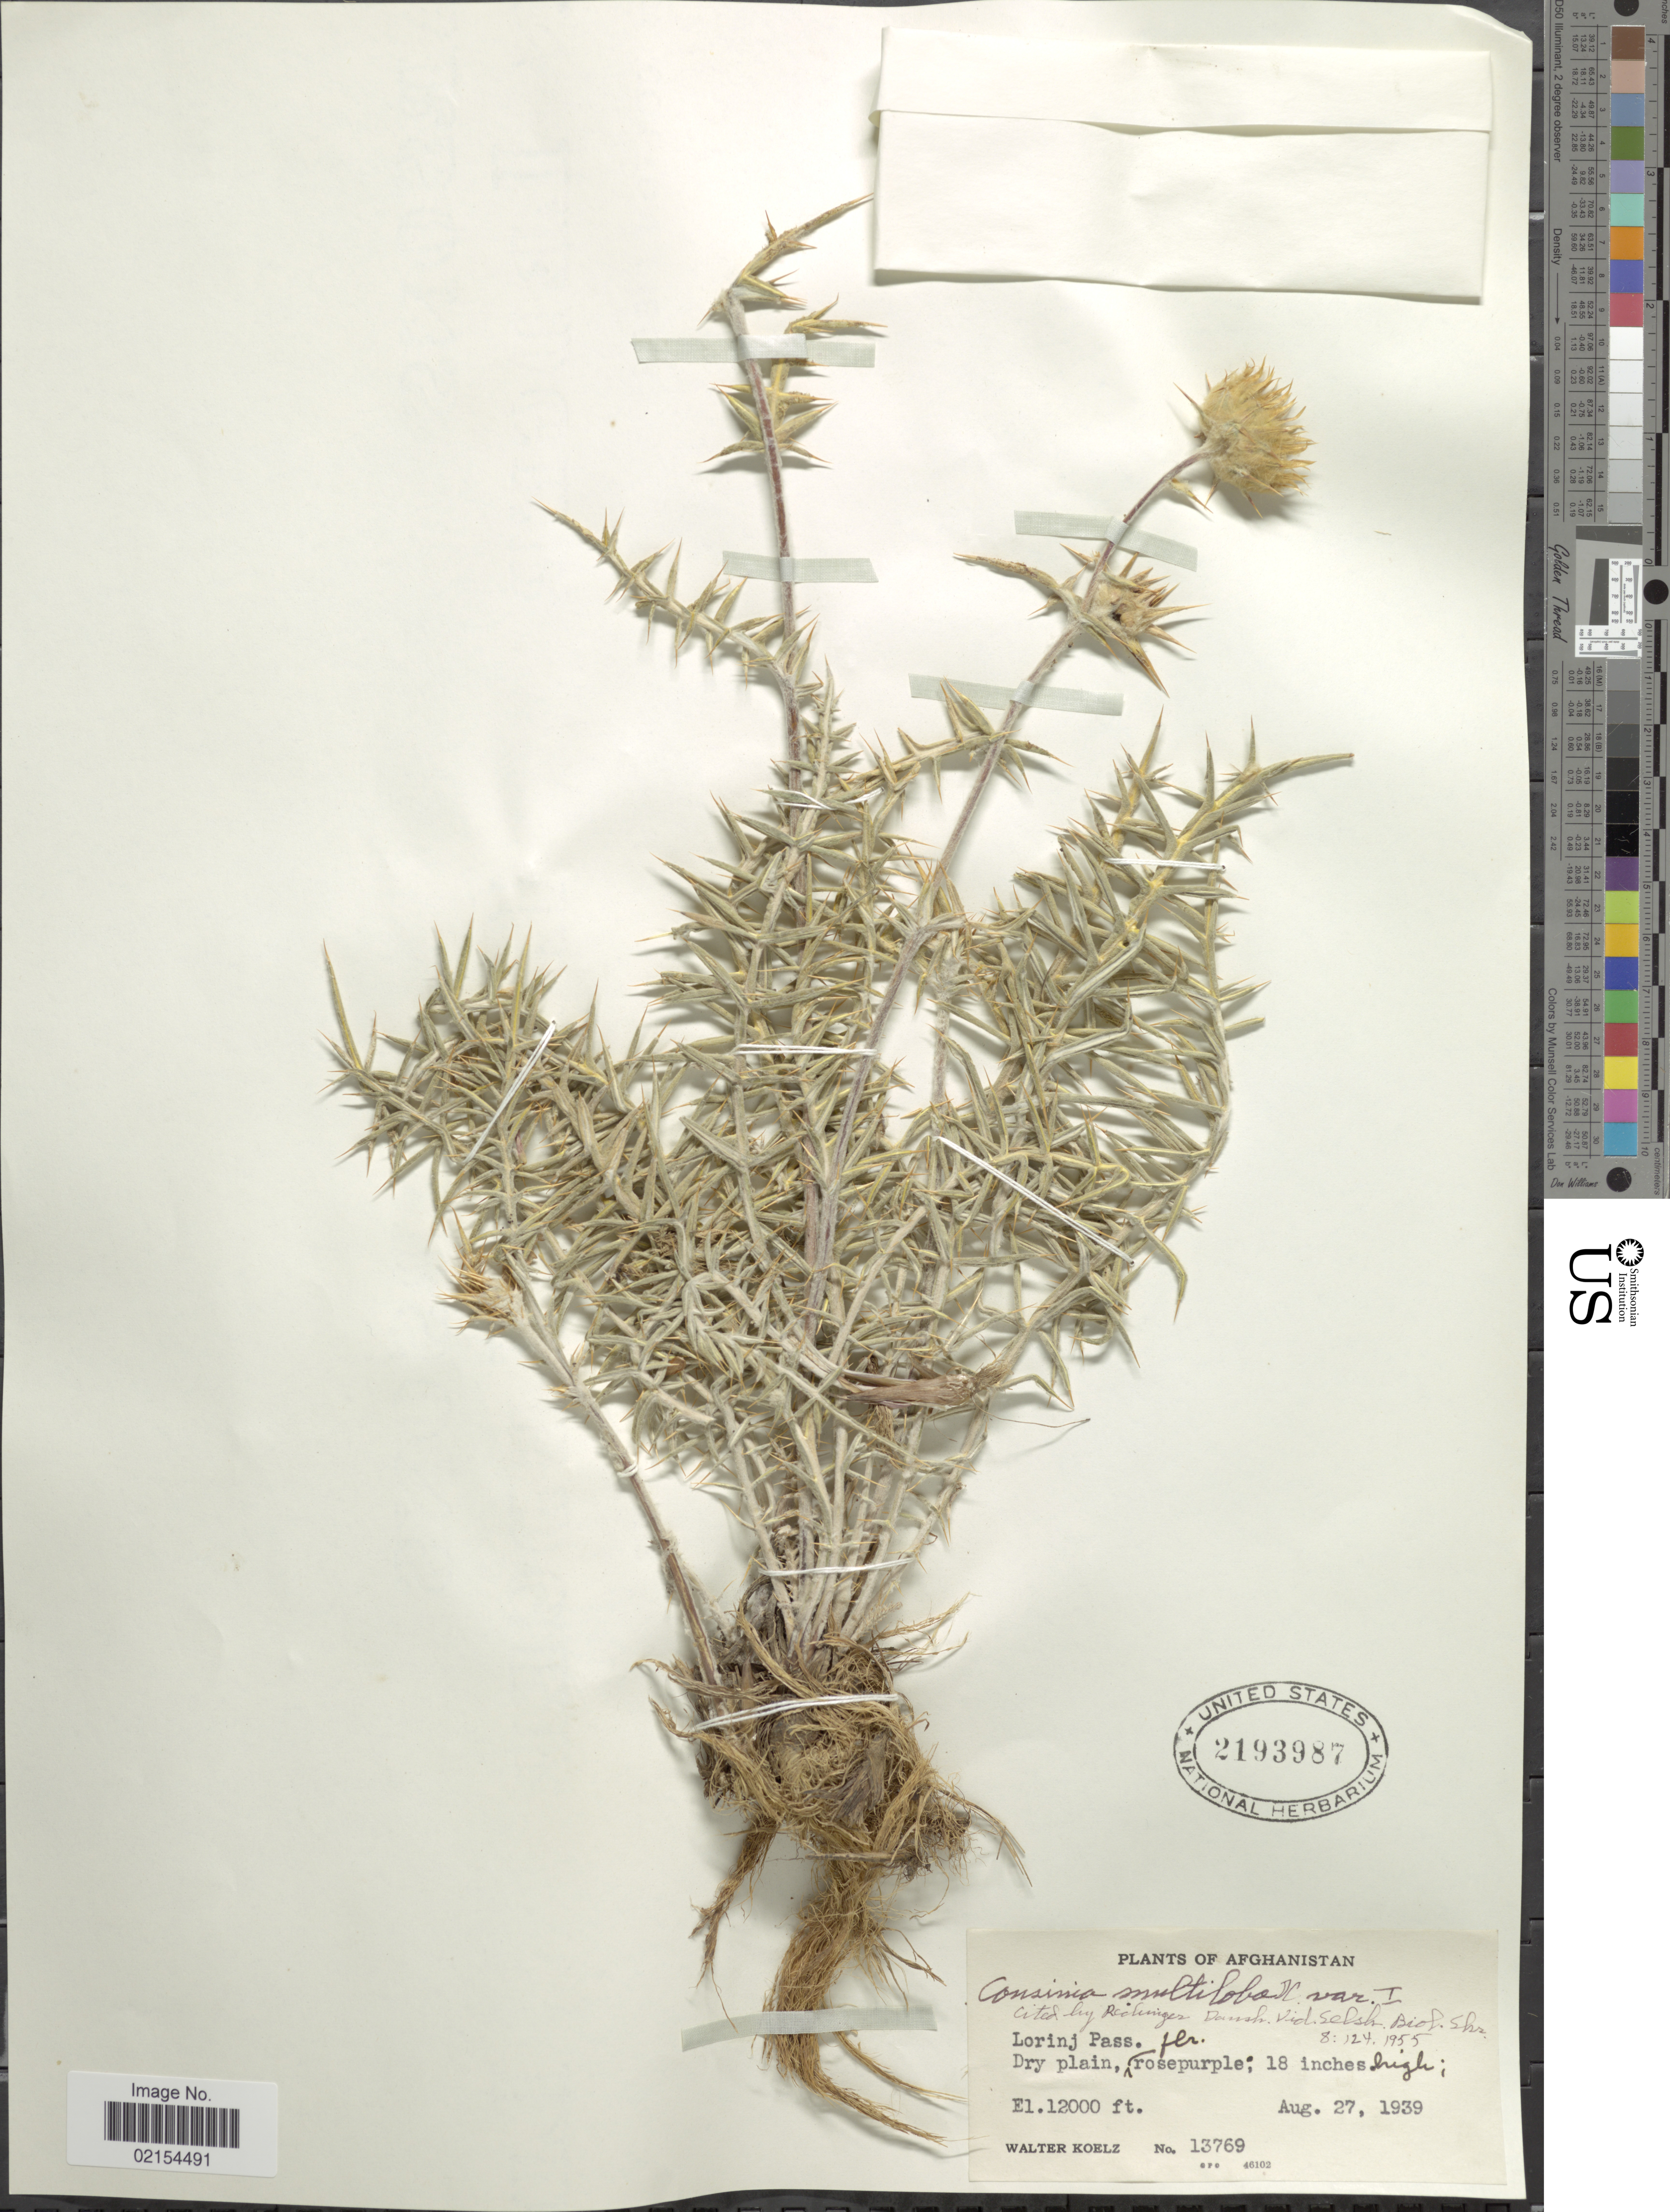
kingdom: Plantae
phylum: Tracheophyta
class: Magnoliopsida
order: Asterales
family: Asteraceae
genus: Cousinia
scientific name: Cousinia multiloba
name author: DC.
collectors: W. N. Koelz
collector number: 13769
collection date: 1939-08-27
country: Afghanistan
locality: Lorinj Pass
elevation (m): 3658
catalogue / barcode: US 2193987